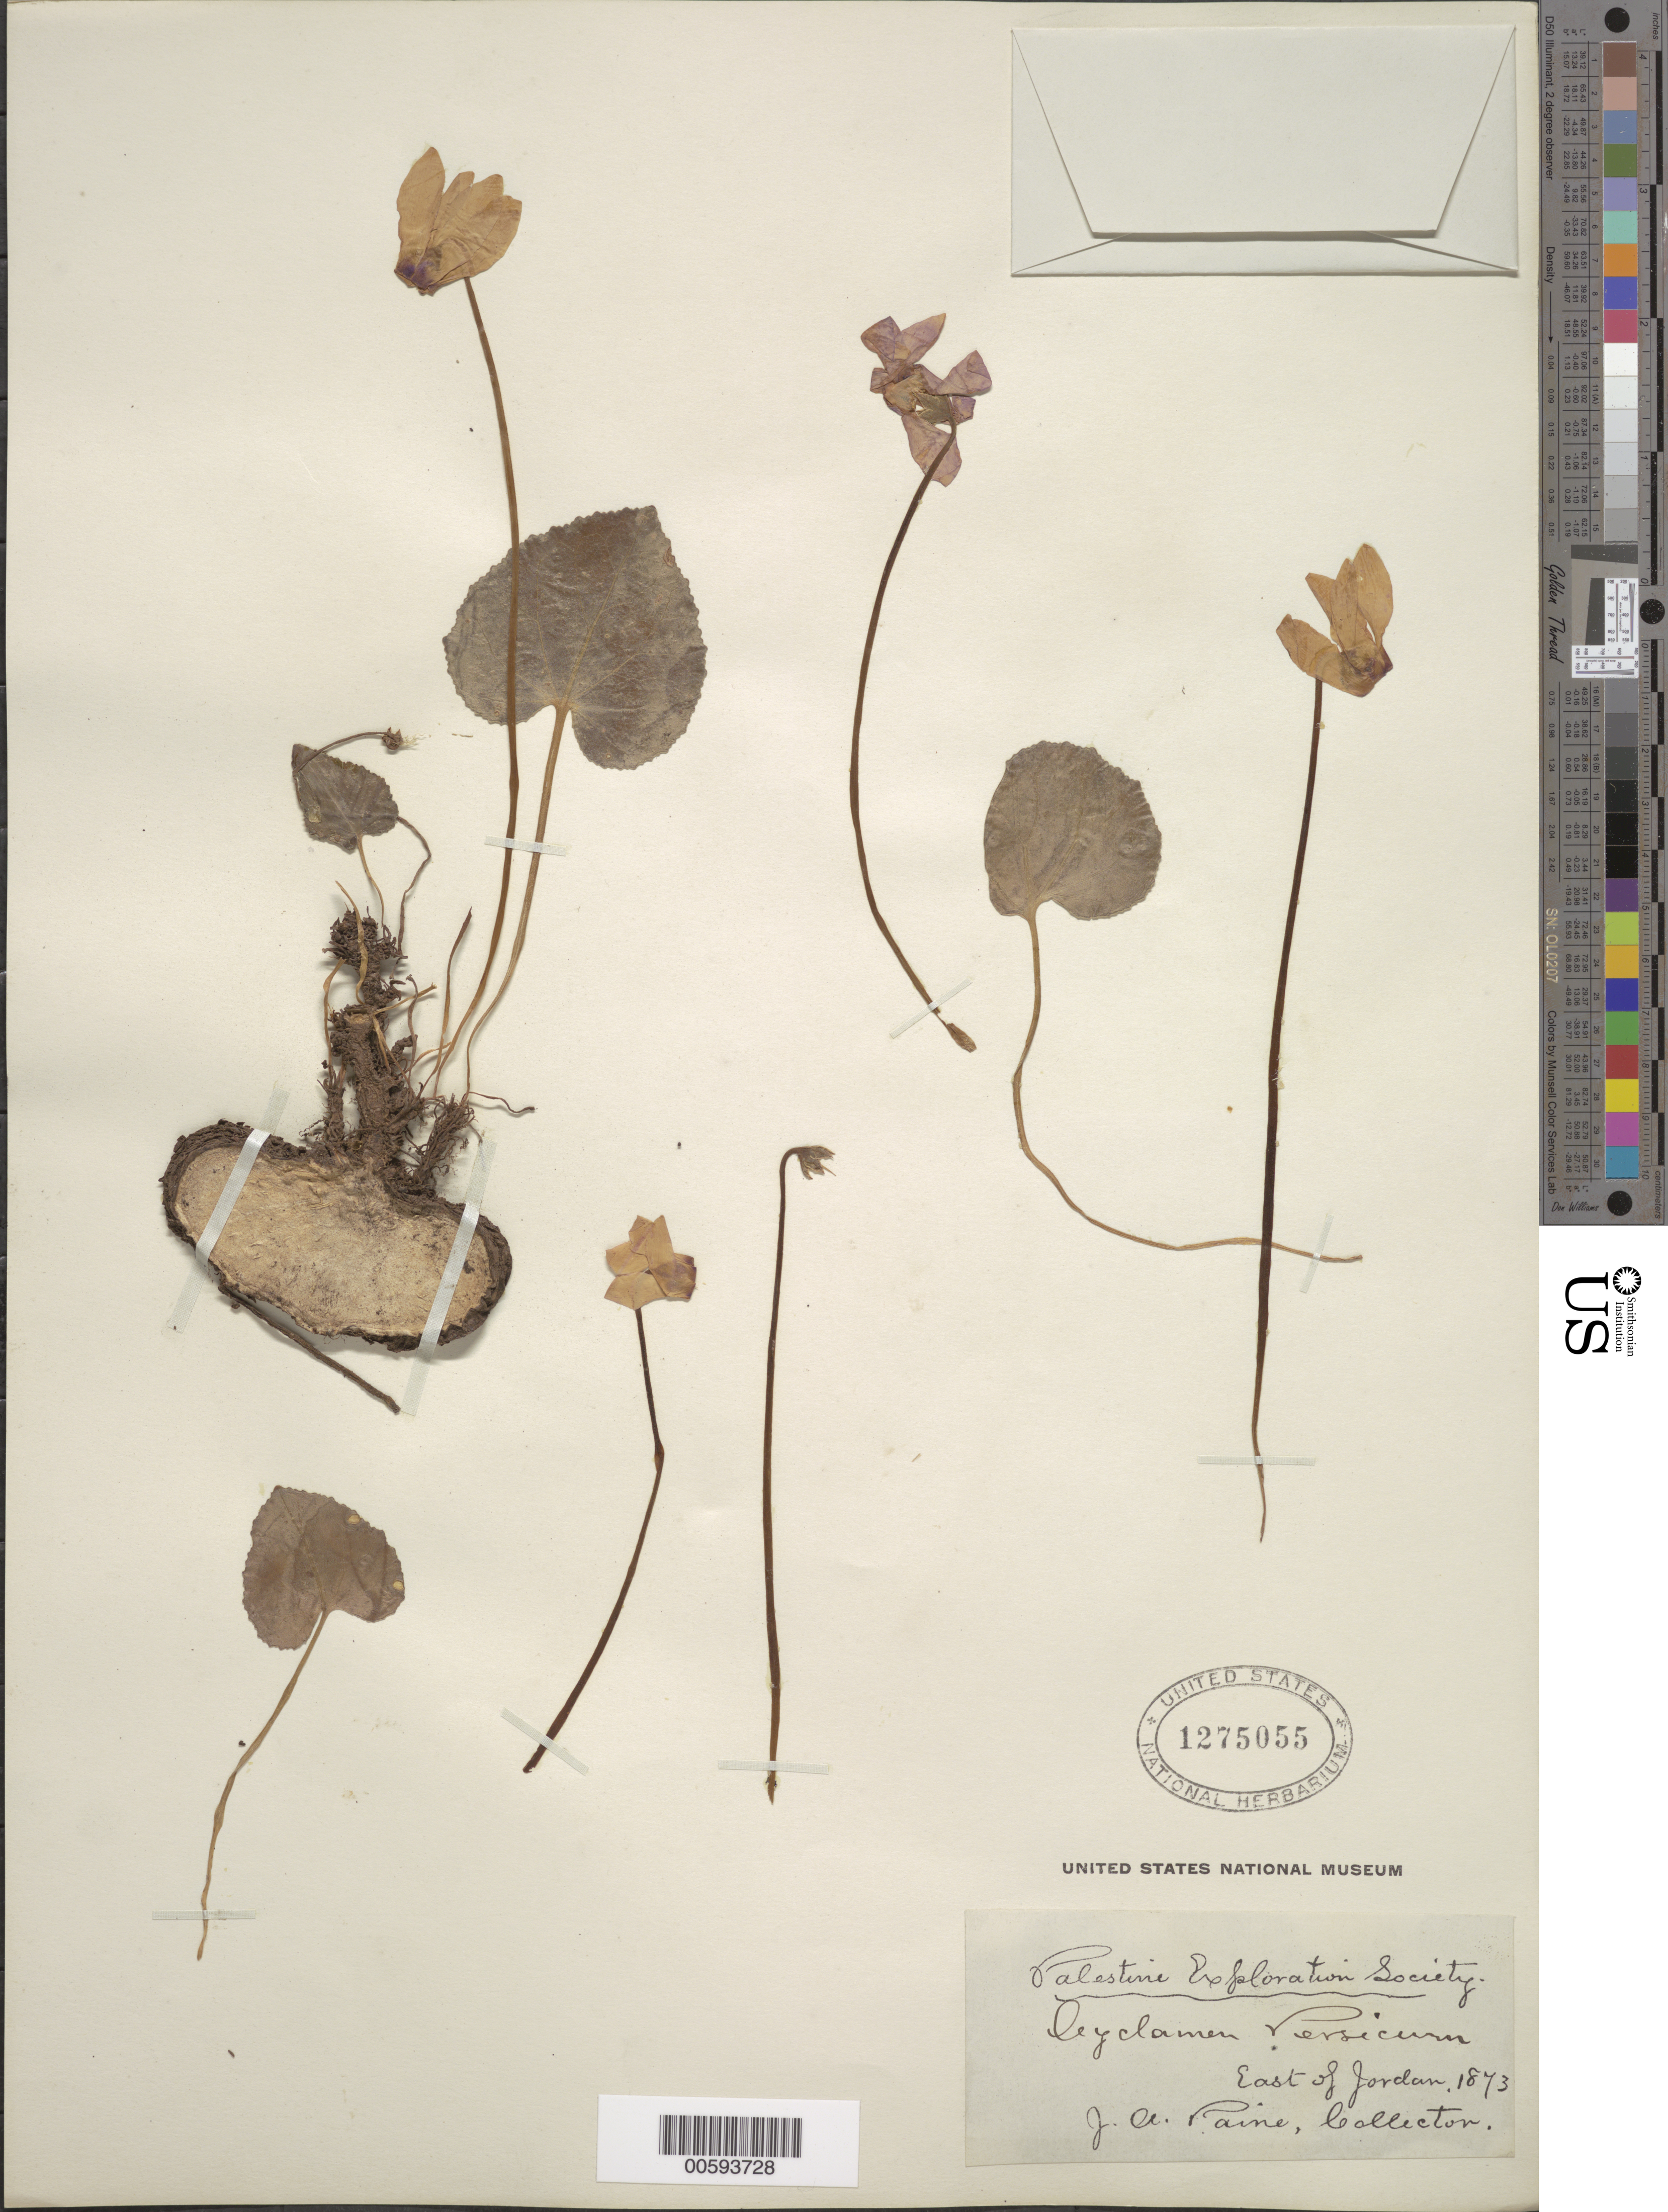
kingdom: Plantae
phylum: Tracheophyta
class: Magnoliopsida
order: Ericales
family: Primulaceae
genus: Cyclamen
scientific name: Cyclamen persicum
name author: Mill.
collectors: J. A. Paine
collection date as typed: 1873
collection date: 1873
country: Jordan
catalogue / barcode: US 1275055